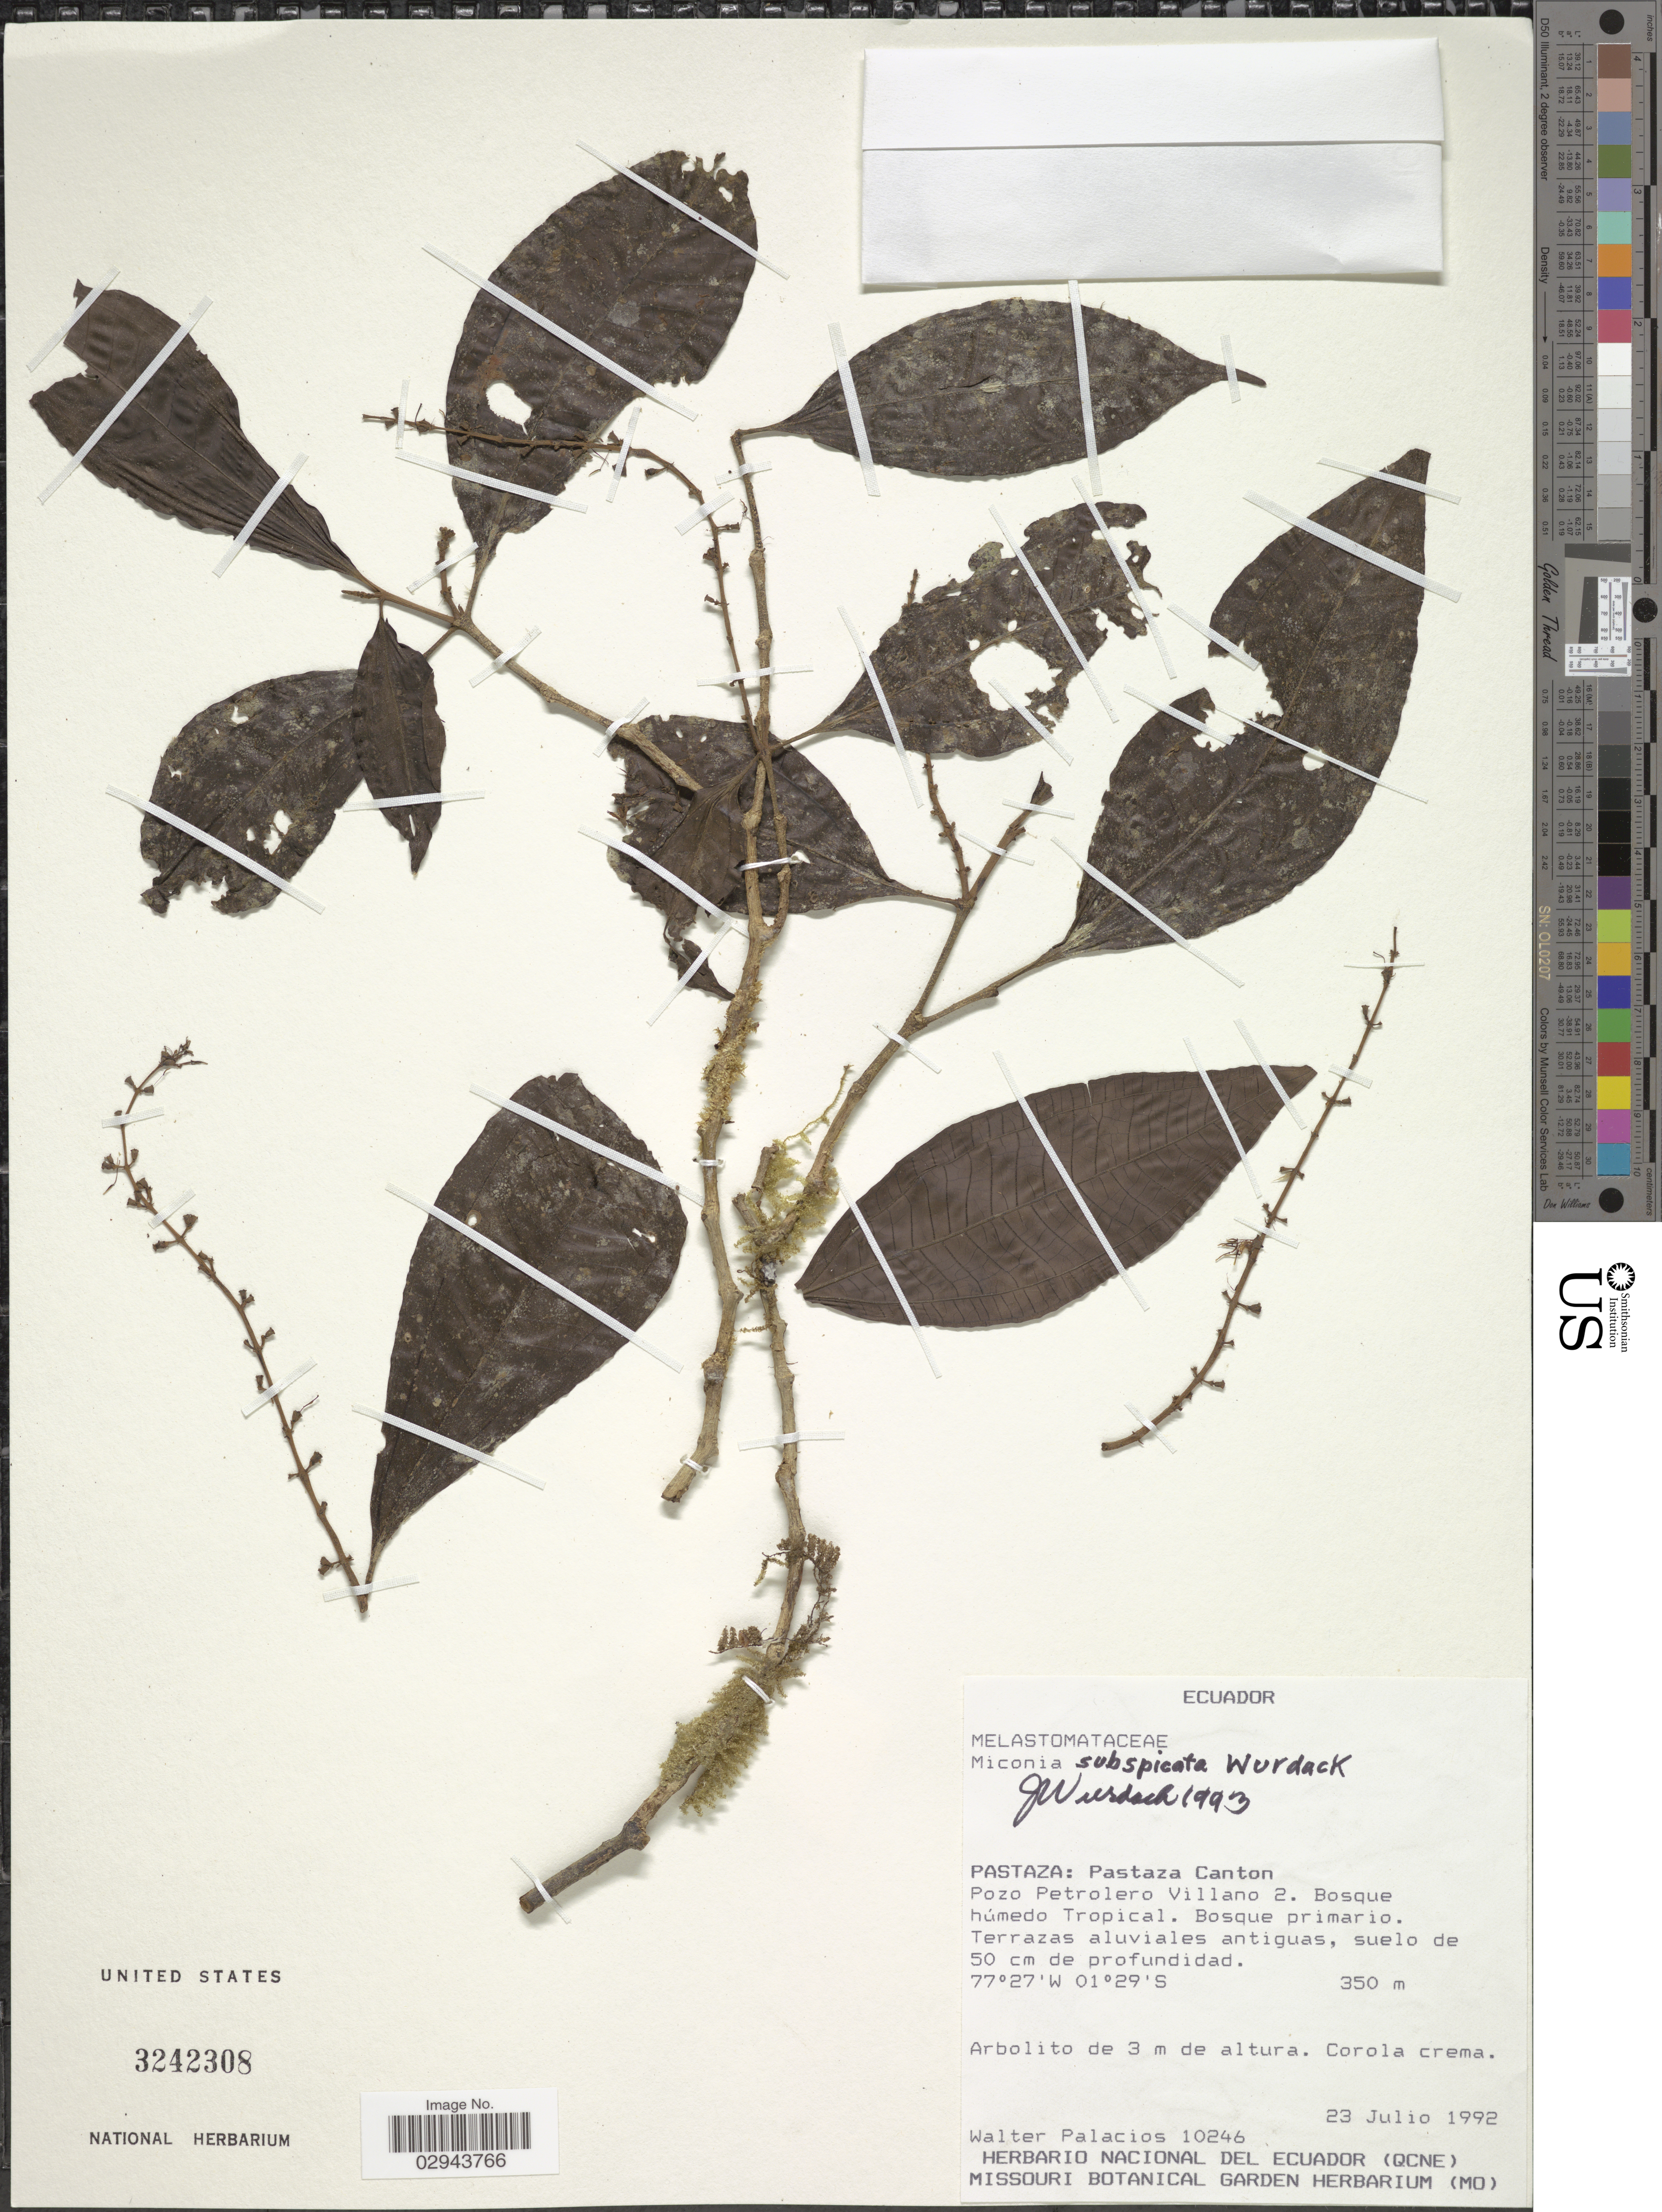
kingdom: Plantae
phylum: Tracheophyta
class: Magnoliopsida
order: Myrtales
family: Melastomataceae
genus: Miconia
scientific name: Miconia subspicata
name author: Wurdack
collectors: W. Palacios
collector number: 10246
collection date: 1992-07-23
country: Ecuador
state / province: Pastaza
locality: Pastaza Canton. Pozo Petrolero Villano 2.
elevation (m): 350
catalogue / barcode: US 3242308